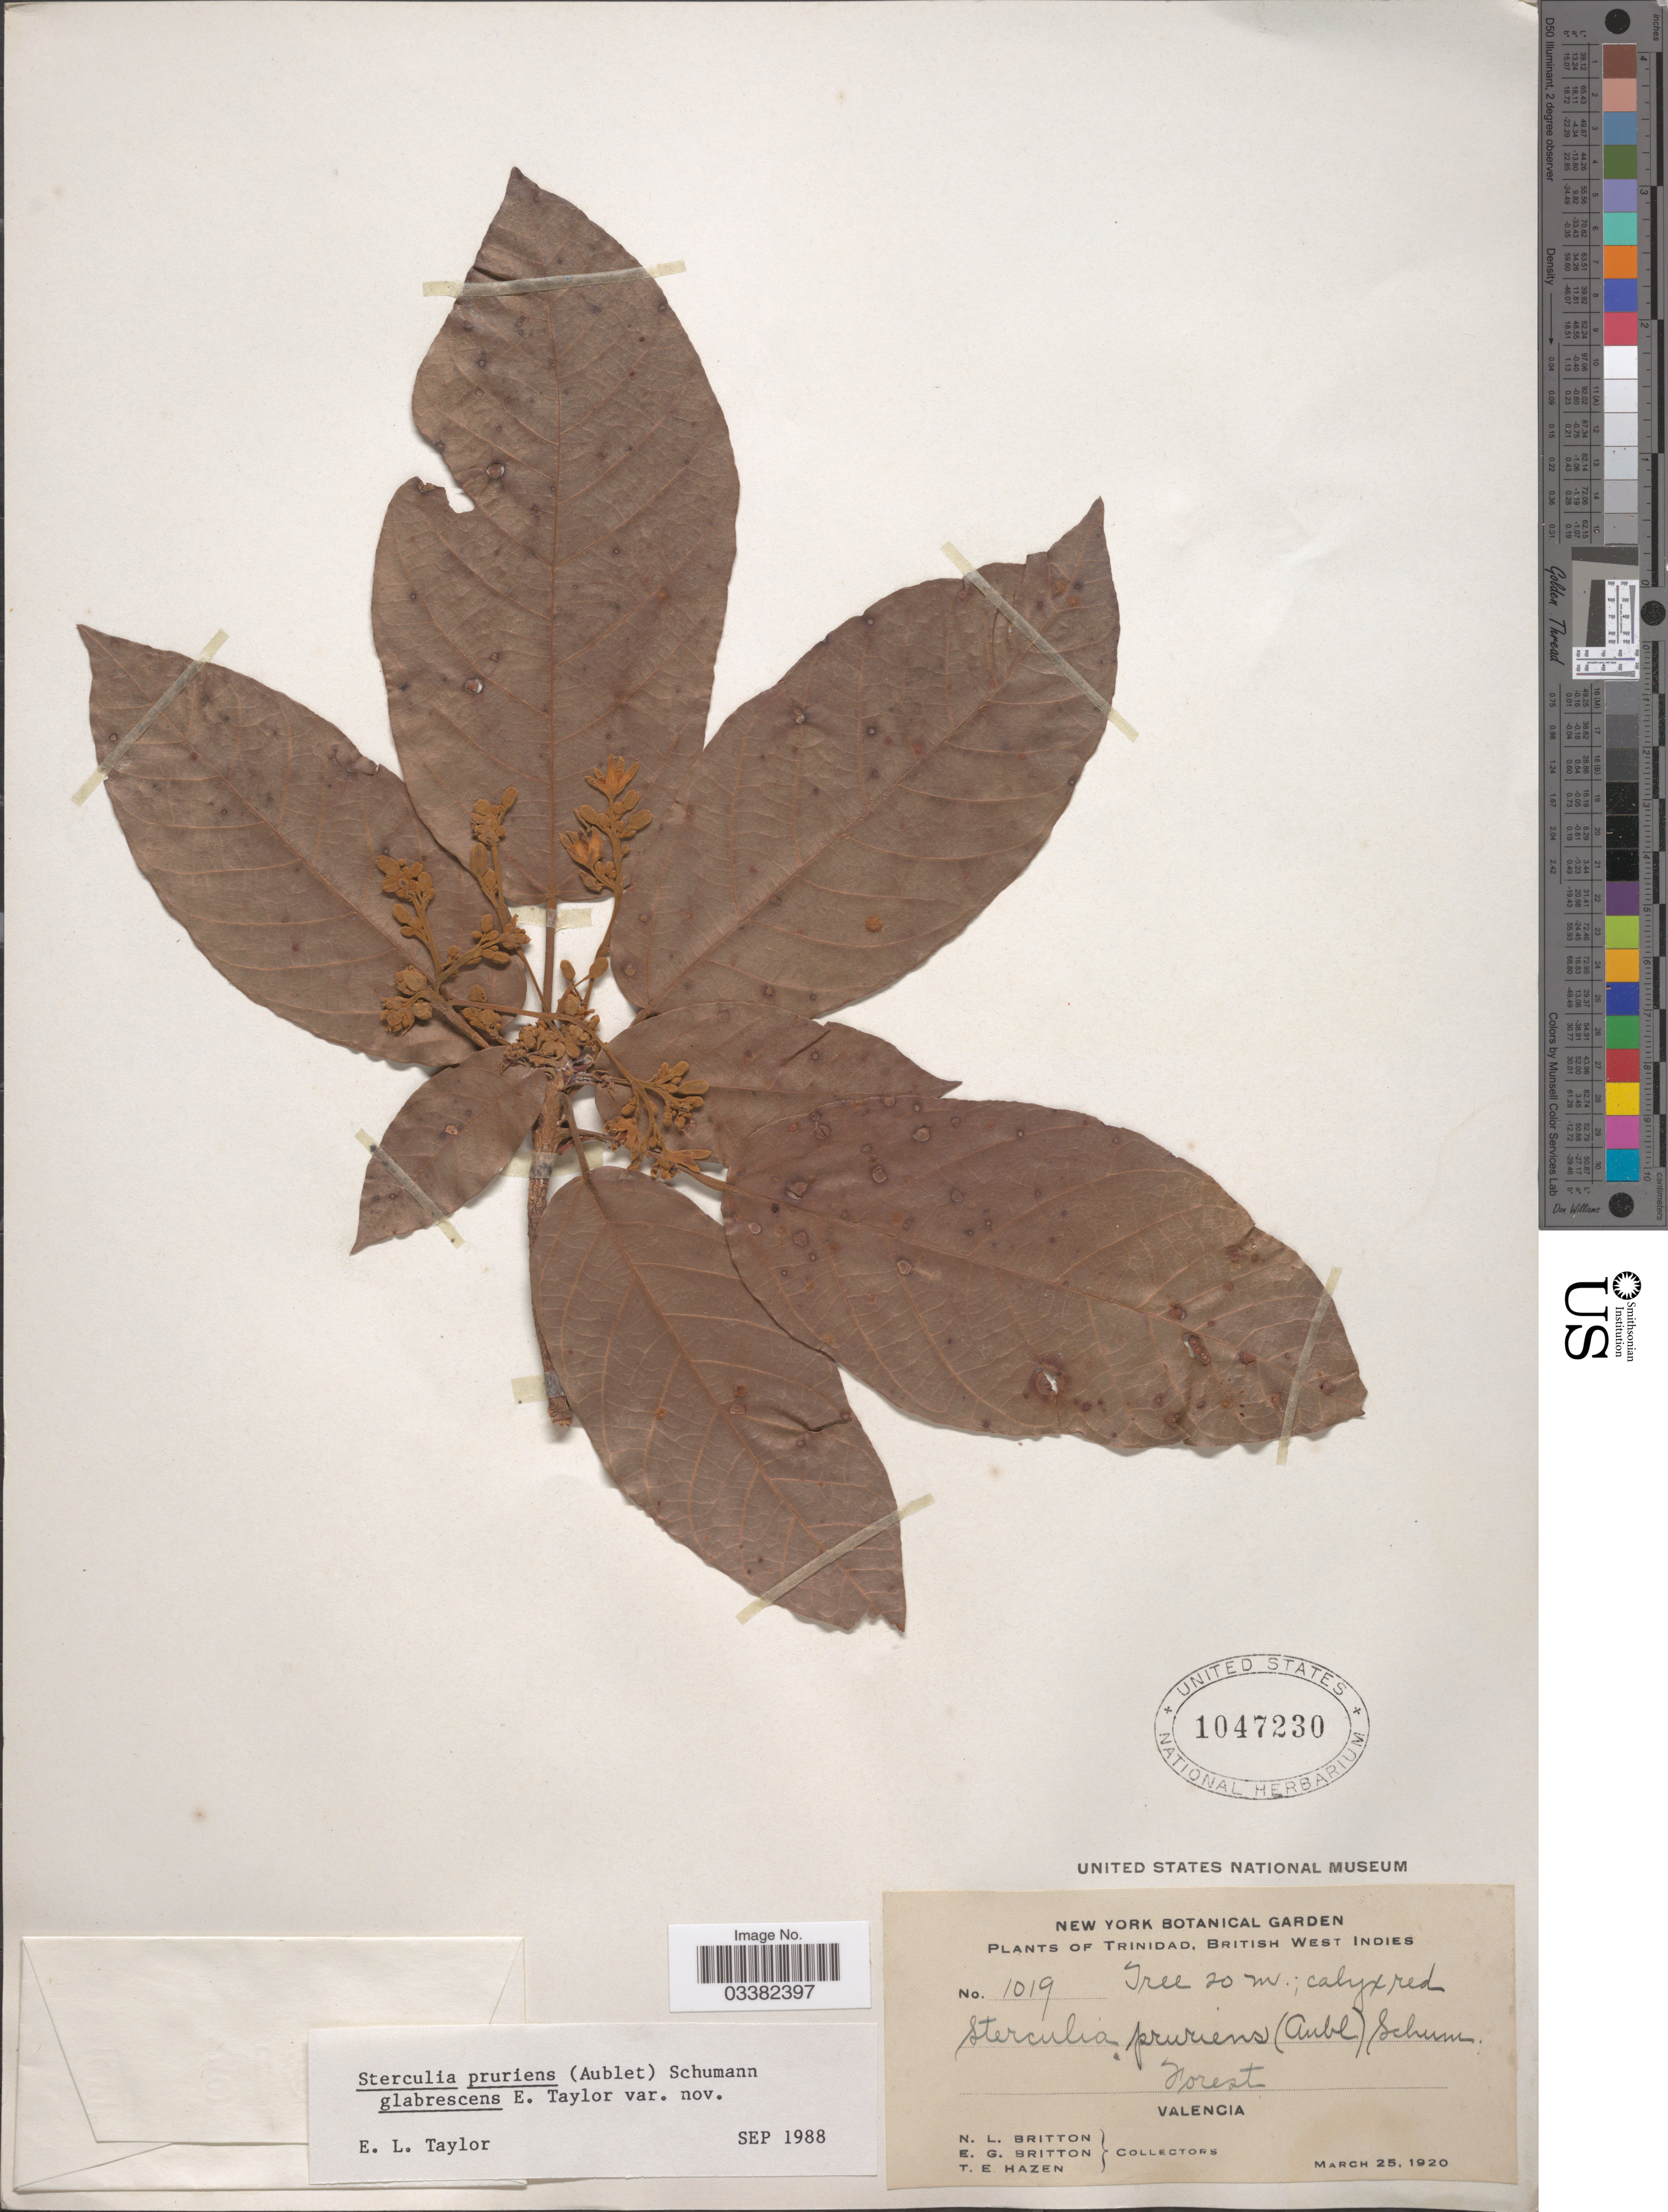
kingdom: Plantae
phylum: Tracheophyta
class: Magnoliopsida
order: Malvales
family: Malvaceae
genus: Sterculia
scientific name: Sterculia pruriens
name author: (Aubl.) K. Schum.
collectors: N. Britton, E. G. Britton & T. E. Hazen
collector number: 1019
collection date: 1920-03-25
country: Trinidad and Tobago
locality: Trinidad. British West Indies. Valencia.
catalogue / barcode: US 1047230